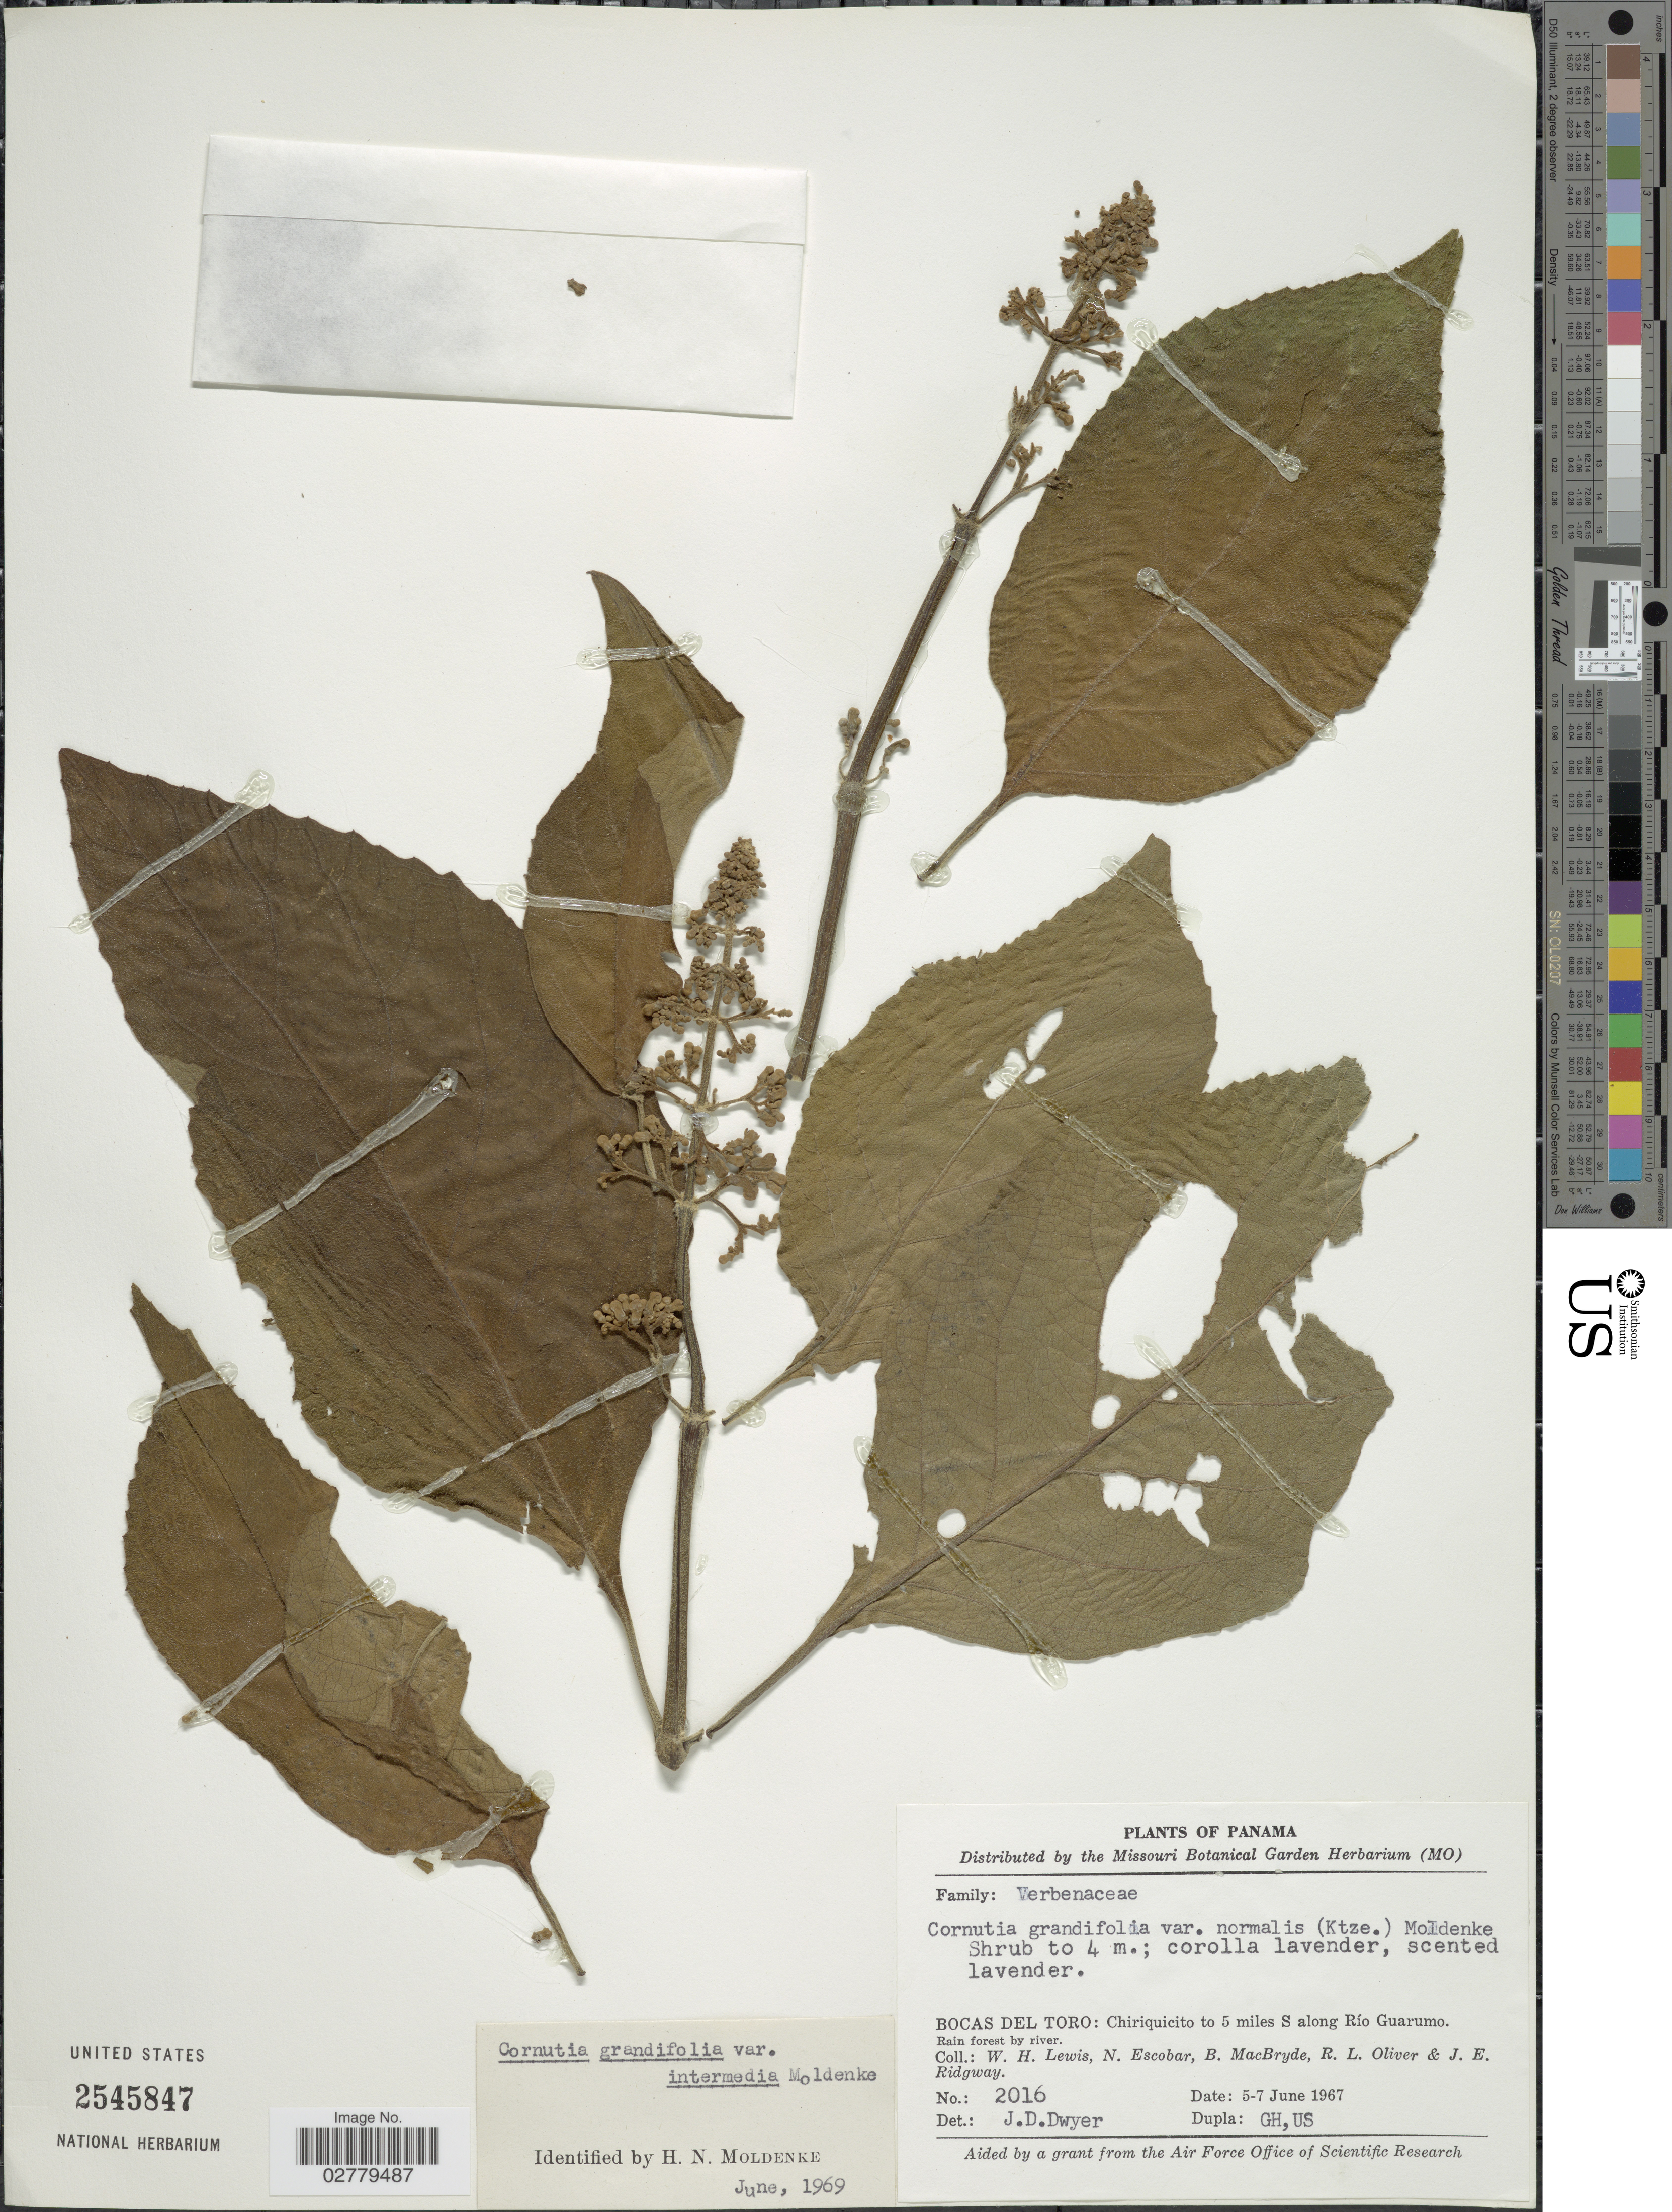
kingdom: Plantae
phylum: Tracheophyta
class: Magnoliopsida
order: Lamiales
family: Lamiaceae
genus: Cornutia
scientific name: Cornutia grandifolia var. intermedia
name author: Moldenke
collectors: W. H. Lewis, N. Escobar, B. MacBryde, R. Oliver & J. Ridgway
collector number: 2016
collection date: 1967-06-05/1967-06-07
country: Panama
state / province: Bocas del Toro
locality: Chiriquicito to 5 miles S along Río Guarumo.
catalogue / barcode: US 2545847